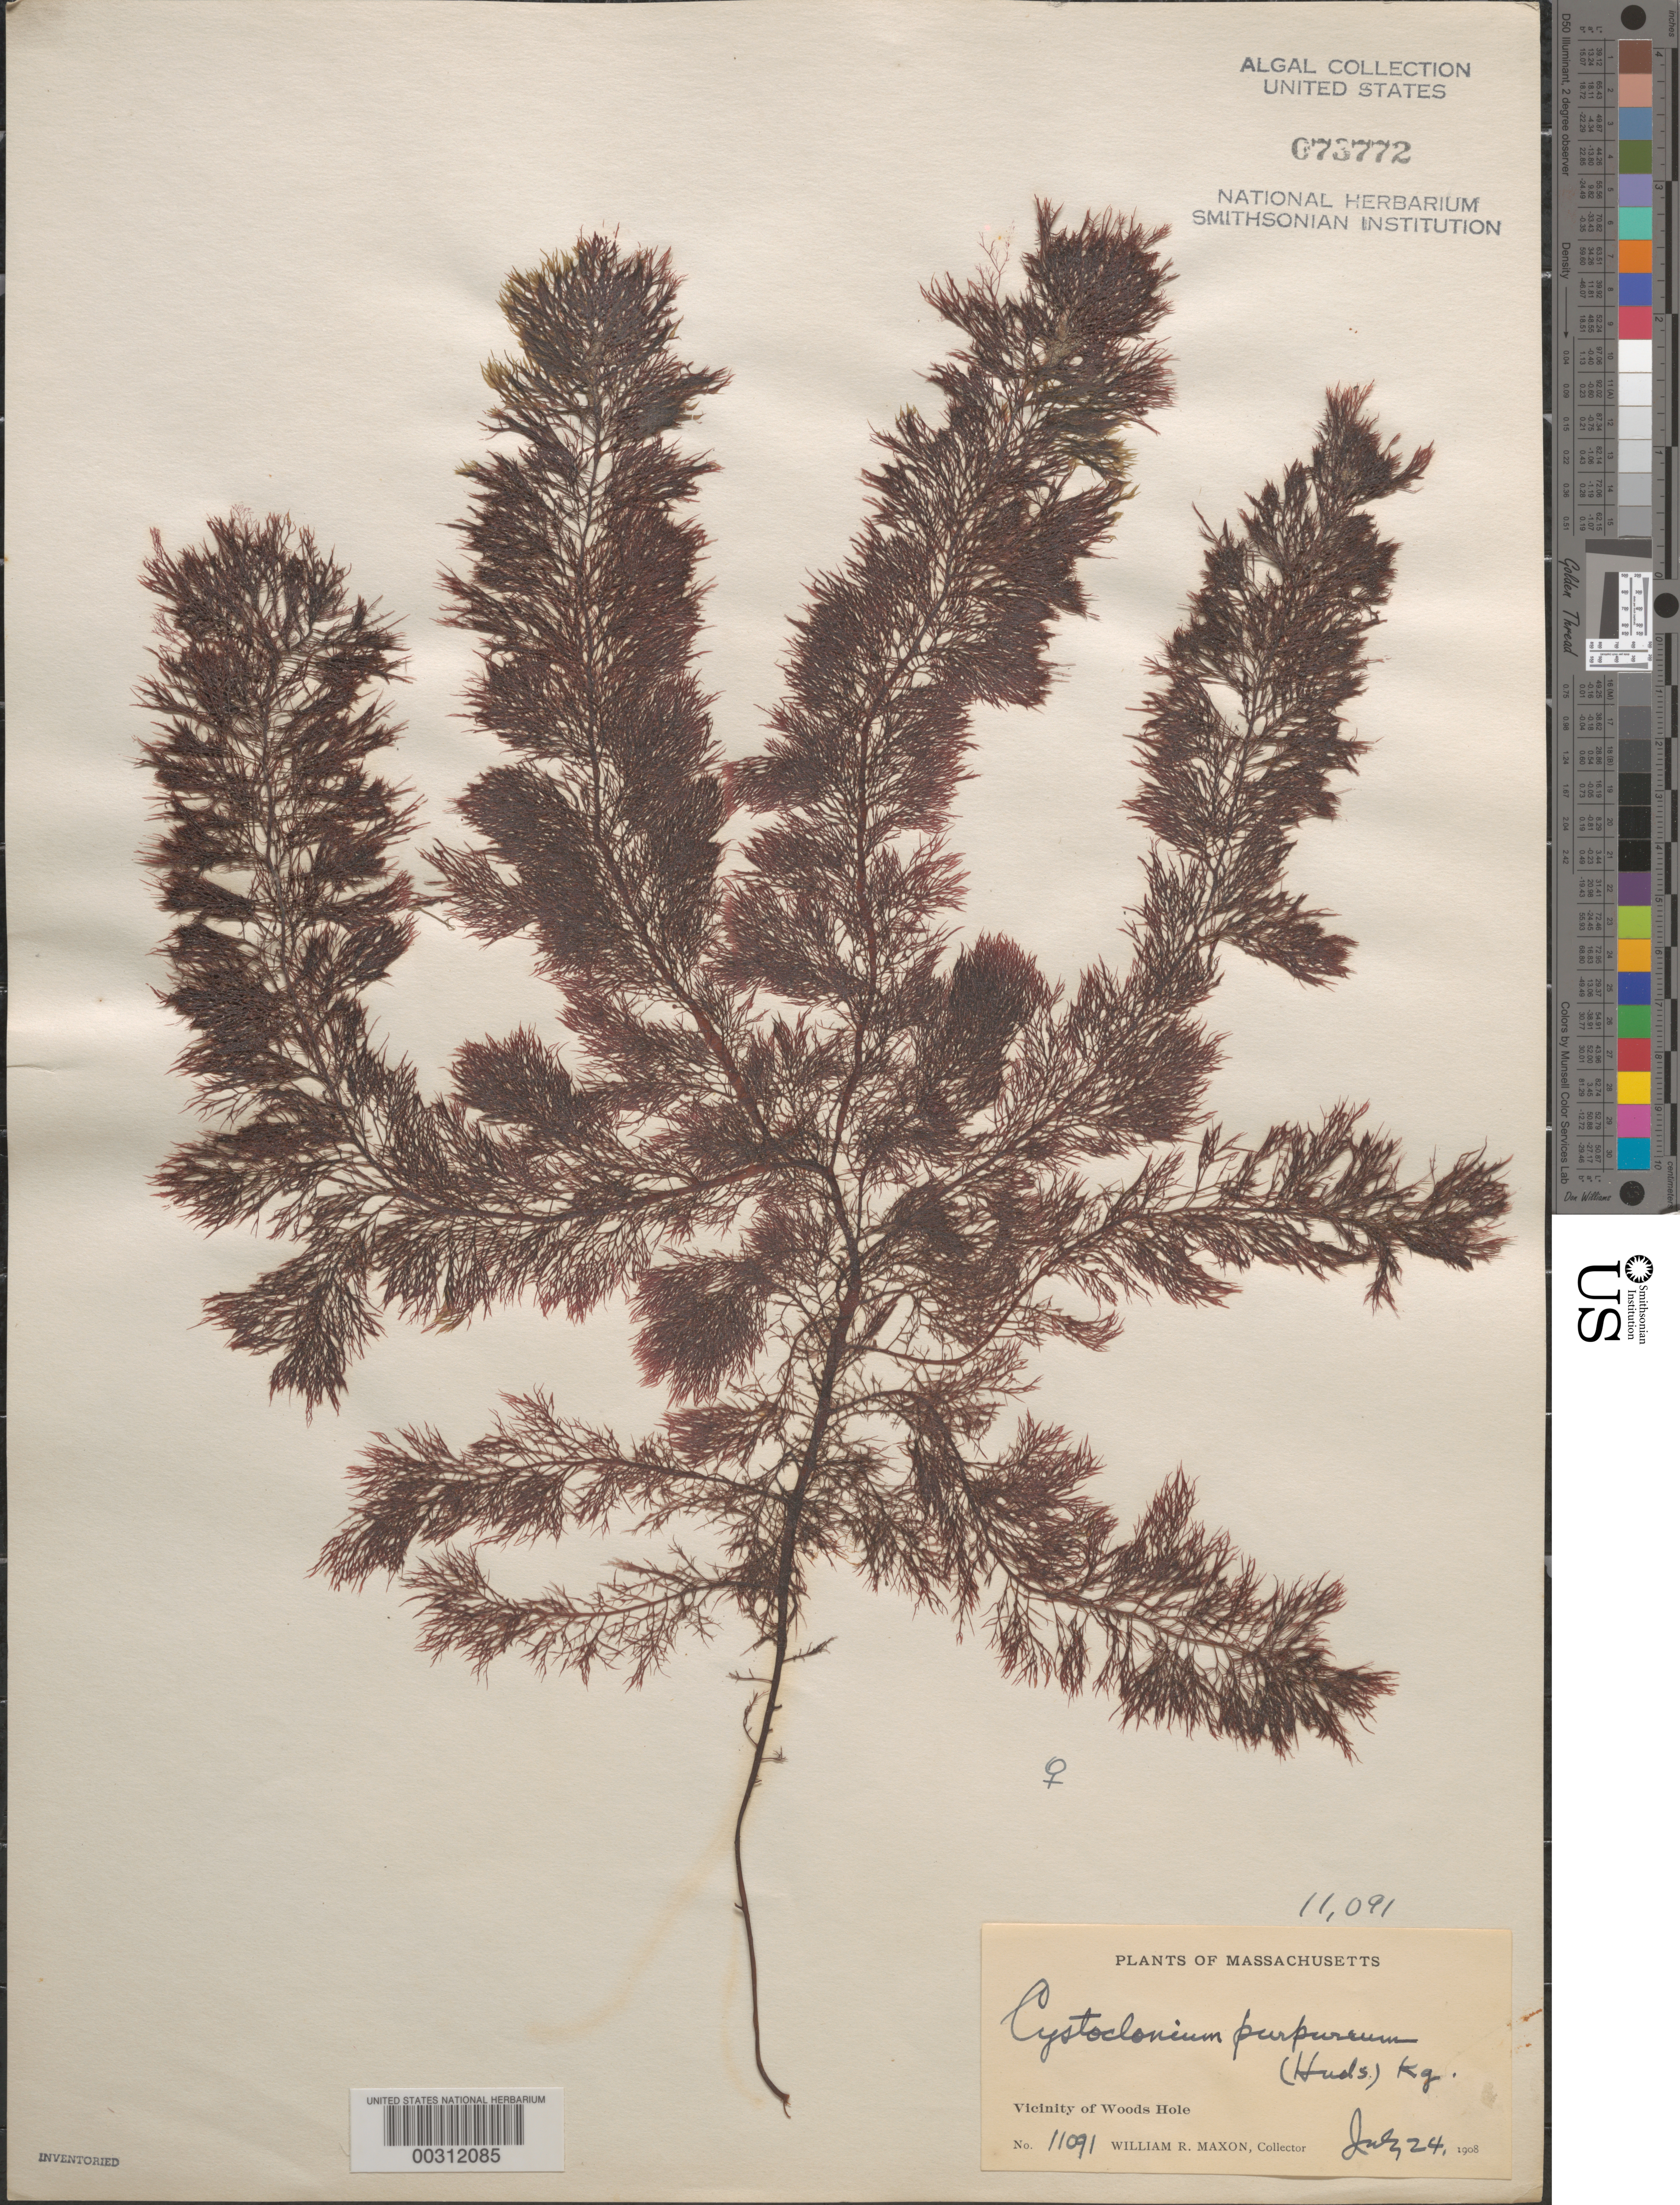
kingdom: Plantae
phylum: Rhodophyta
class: Florideophyceae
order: Gigartinales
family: Cystocloniaceae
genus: Cystoclonium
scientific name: Cystoclonium purpureum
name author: (Huds.) Batters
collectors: W. R. Maxon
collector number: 11091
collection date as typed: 24 Jul 1908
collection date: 1908-07-24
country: United States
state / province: Massachusetts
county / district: Barnstable County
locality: Woods Hole area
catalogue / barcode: US 73772